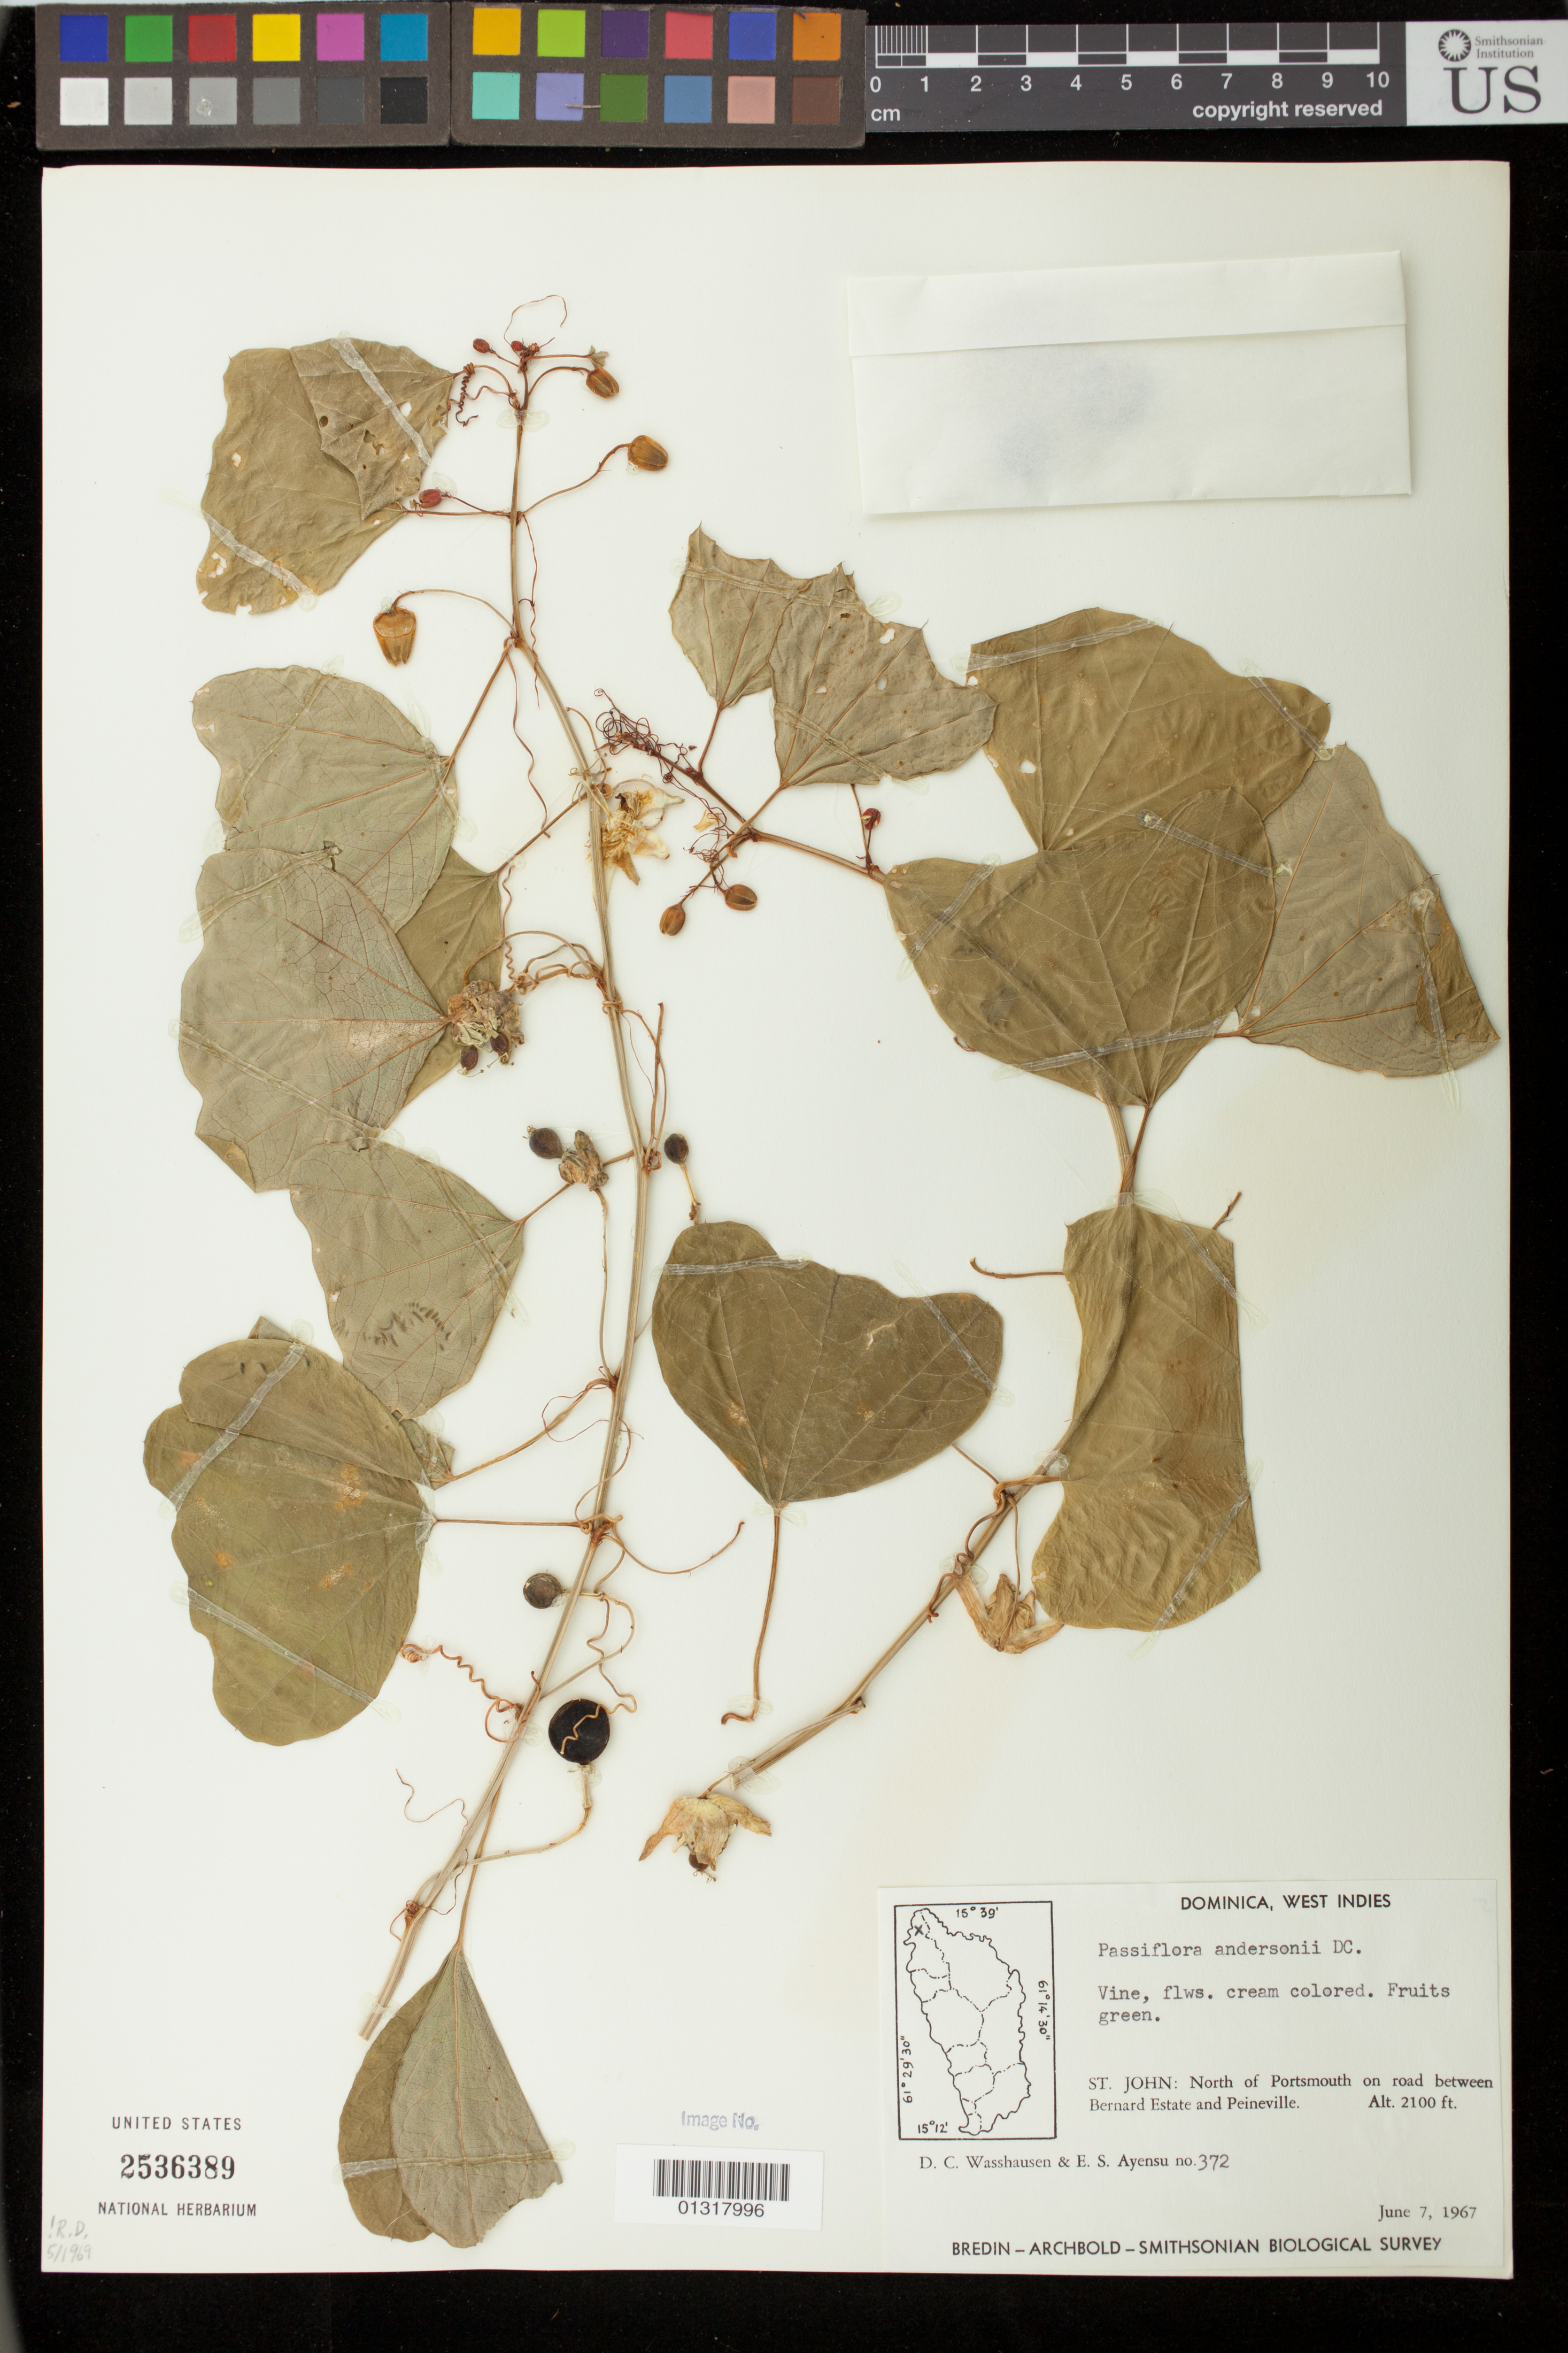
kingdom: Plantae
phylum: Tracheophyta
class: Magnoliopsida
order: Malpighiales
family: Passifloraceae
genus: Passiflora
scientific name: Passiflora andersonii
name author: DC.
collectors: D. C. Wasshausen & E. S. Ayensu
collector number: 372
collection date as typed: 07 Jun 1967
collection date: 1967-06-07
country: Dominica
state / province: St. John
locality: North of Portsmouth, on road between Bernard Estate and Peineville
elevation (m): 640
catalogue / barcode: US 2536389